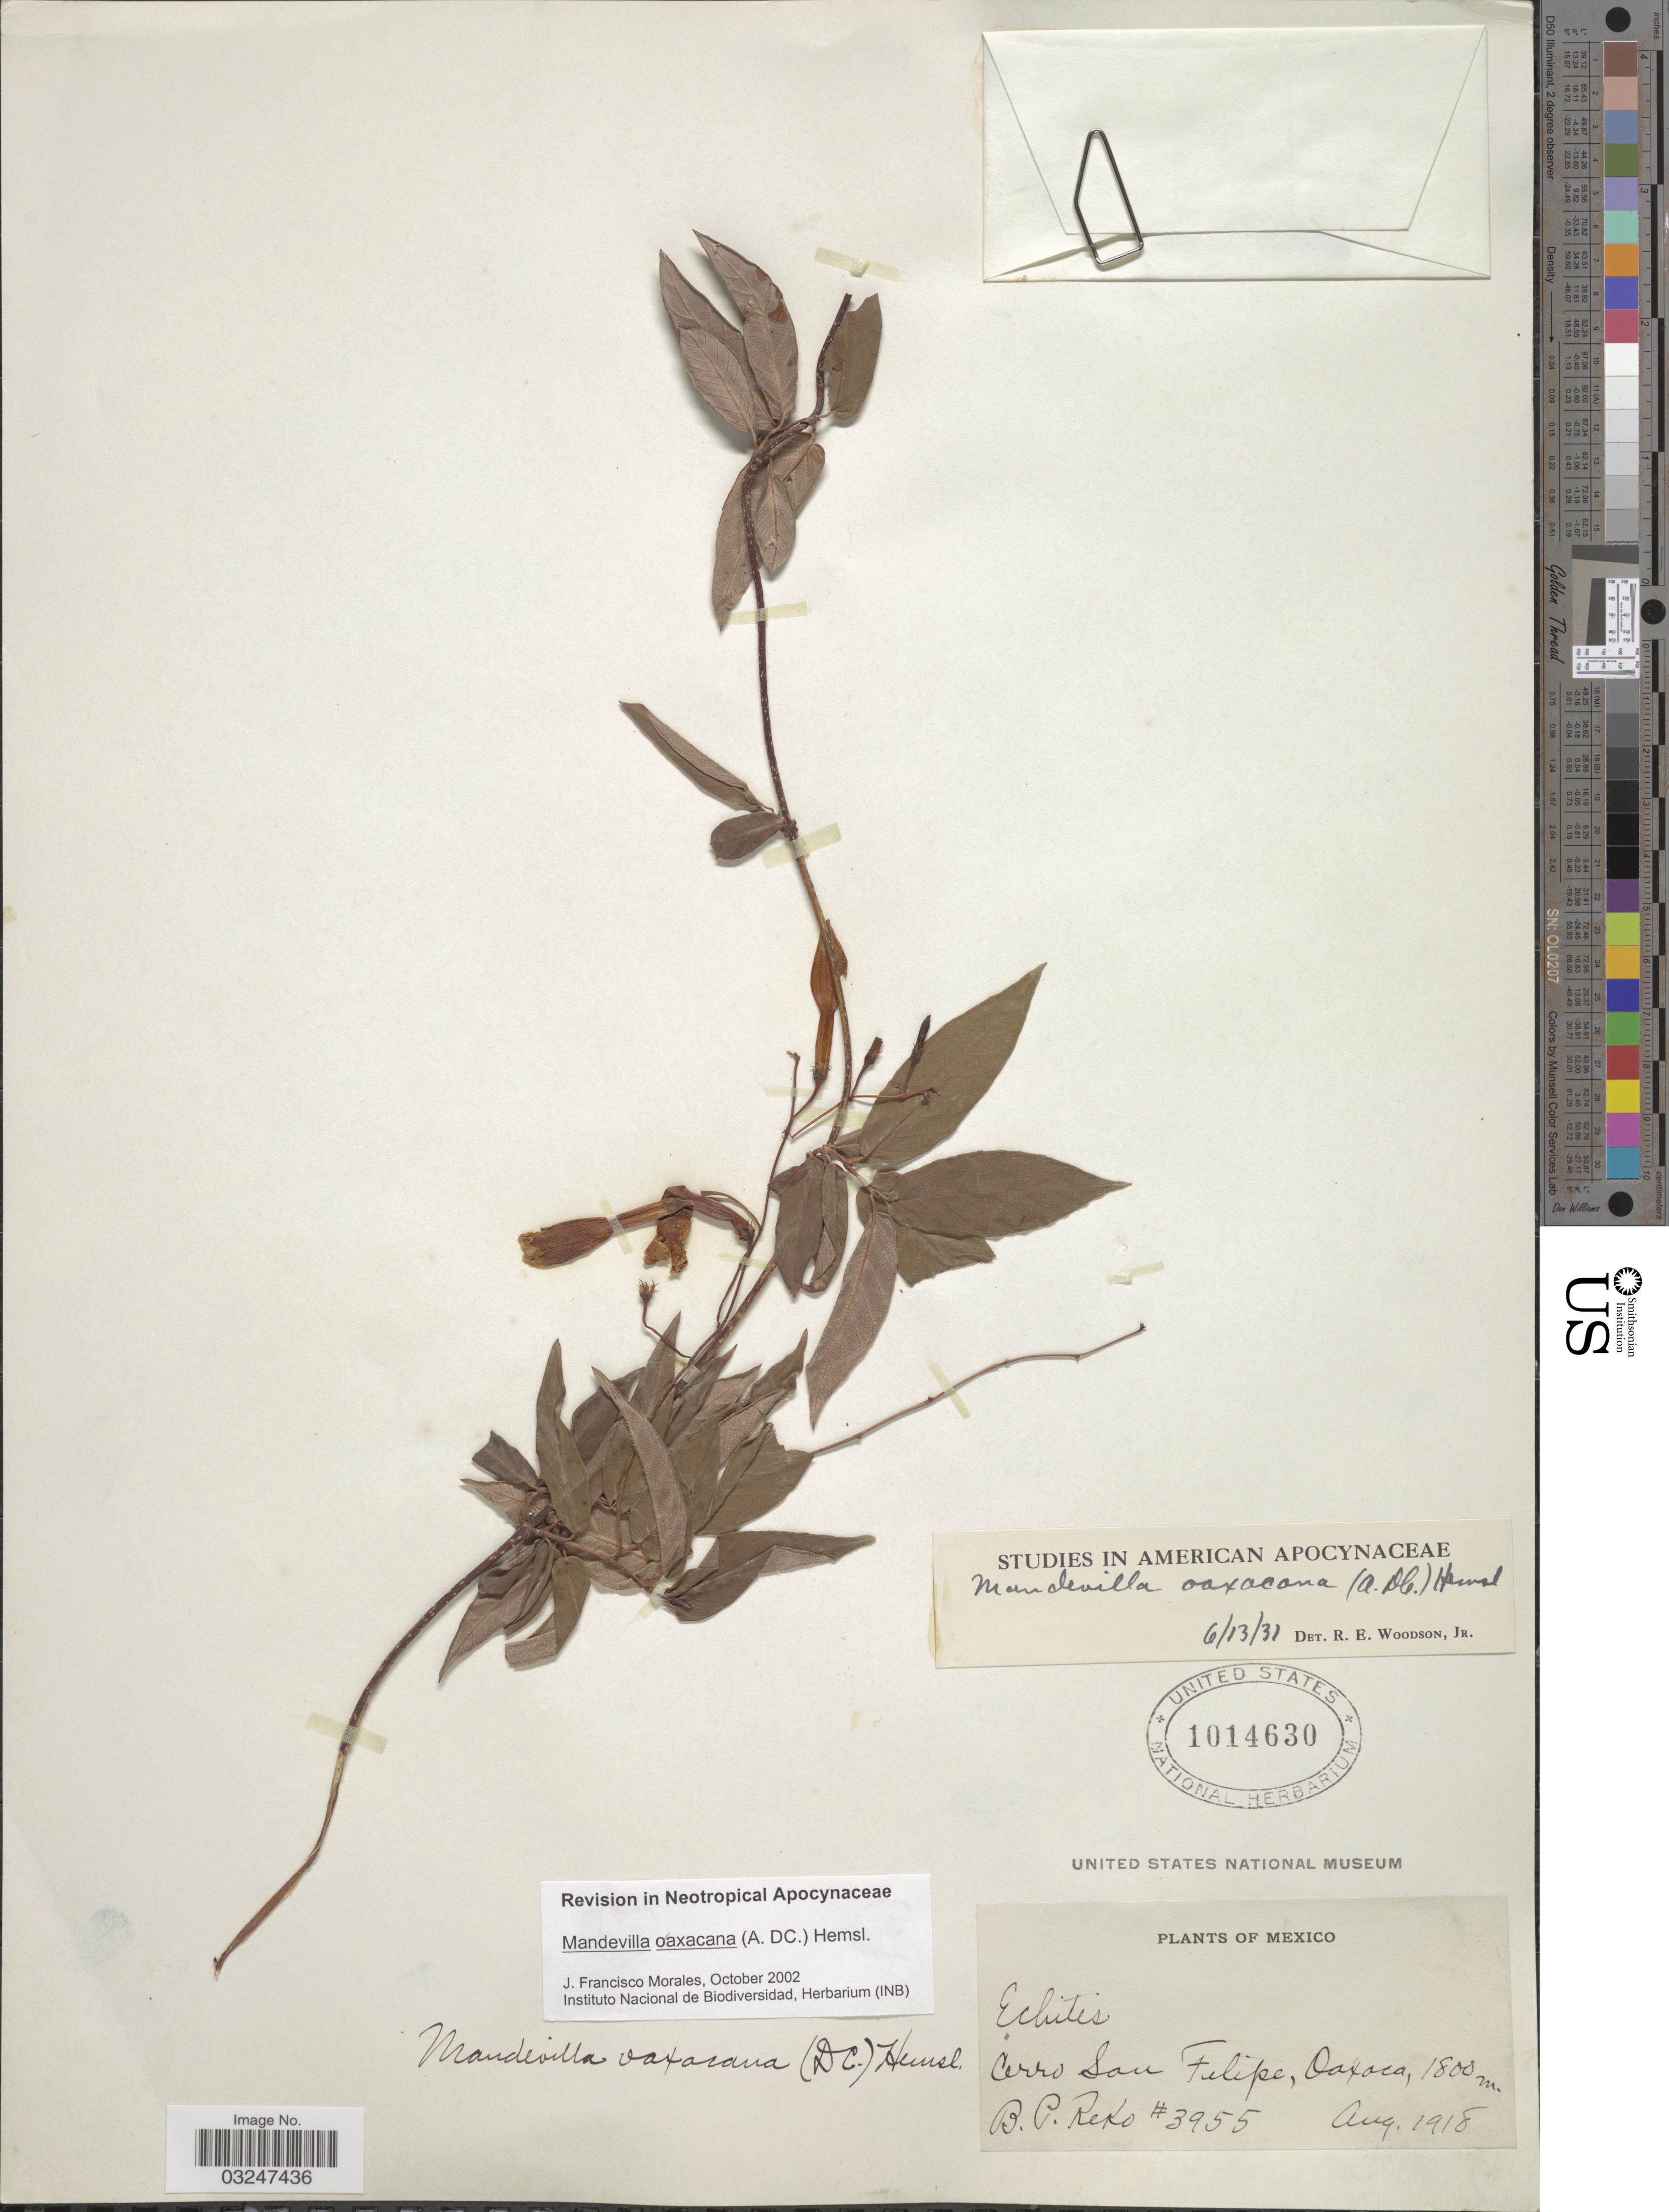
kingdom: Plantae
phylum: Tracheophyta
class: Magnoliopsida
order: Gentianales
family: Apocynaceae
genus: Mandevilla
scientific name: Mandevilla oaxacana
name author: (A. DC.) Hemsl.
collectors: B. P. Reko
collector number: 3955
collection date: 1918-08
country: Mexico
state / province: Oaxaca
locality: Cerro San Felipe.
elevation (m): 1800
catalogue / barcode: US 1014630